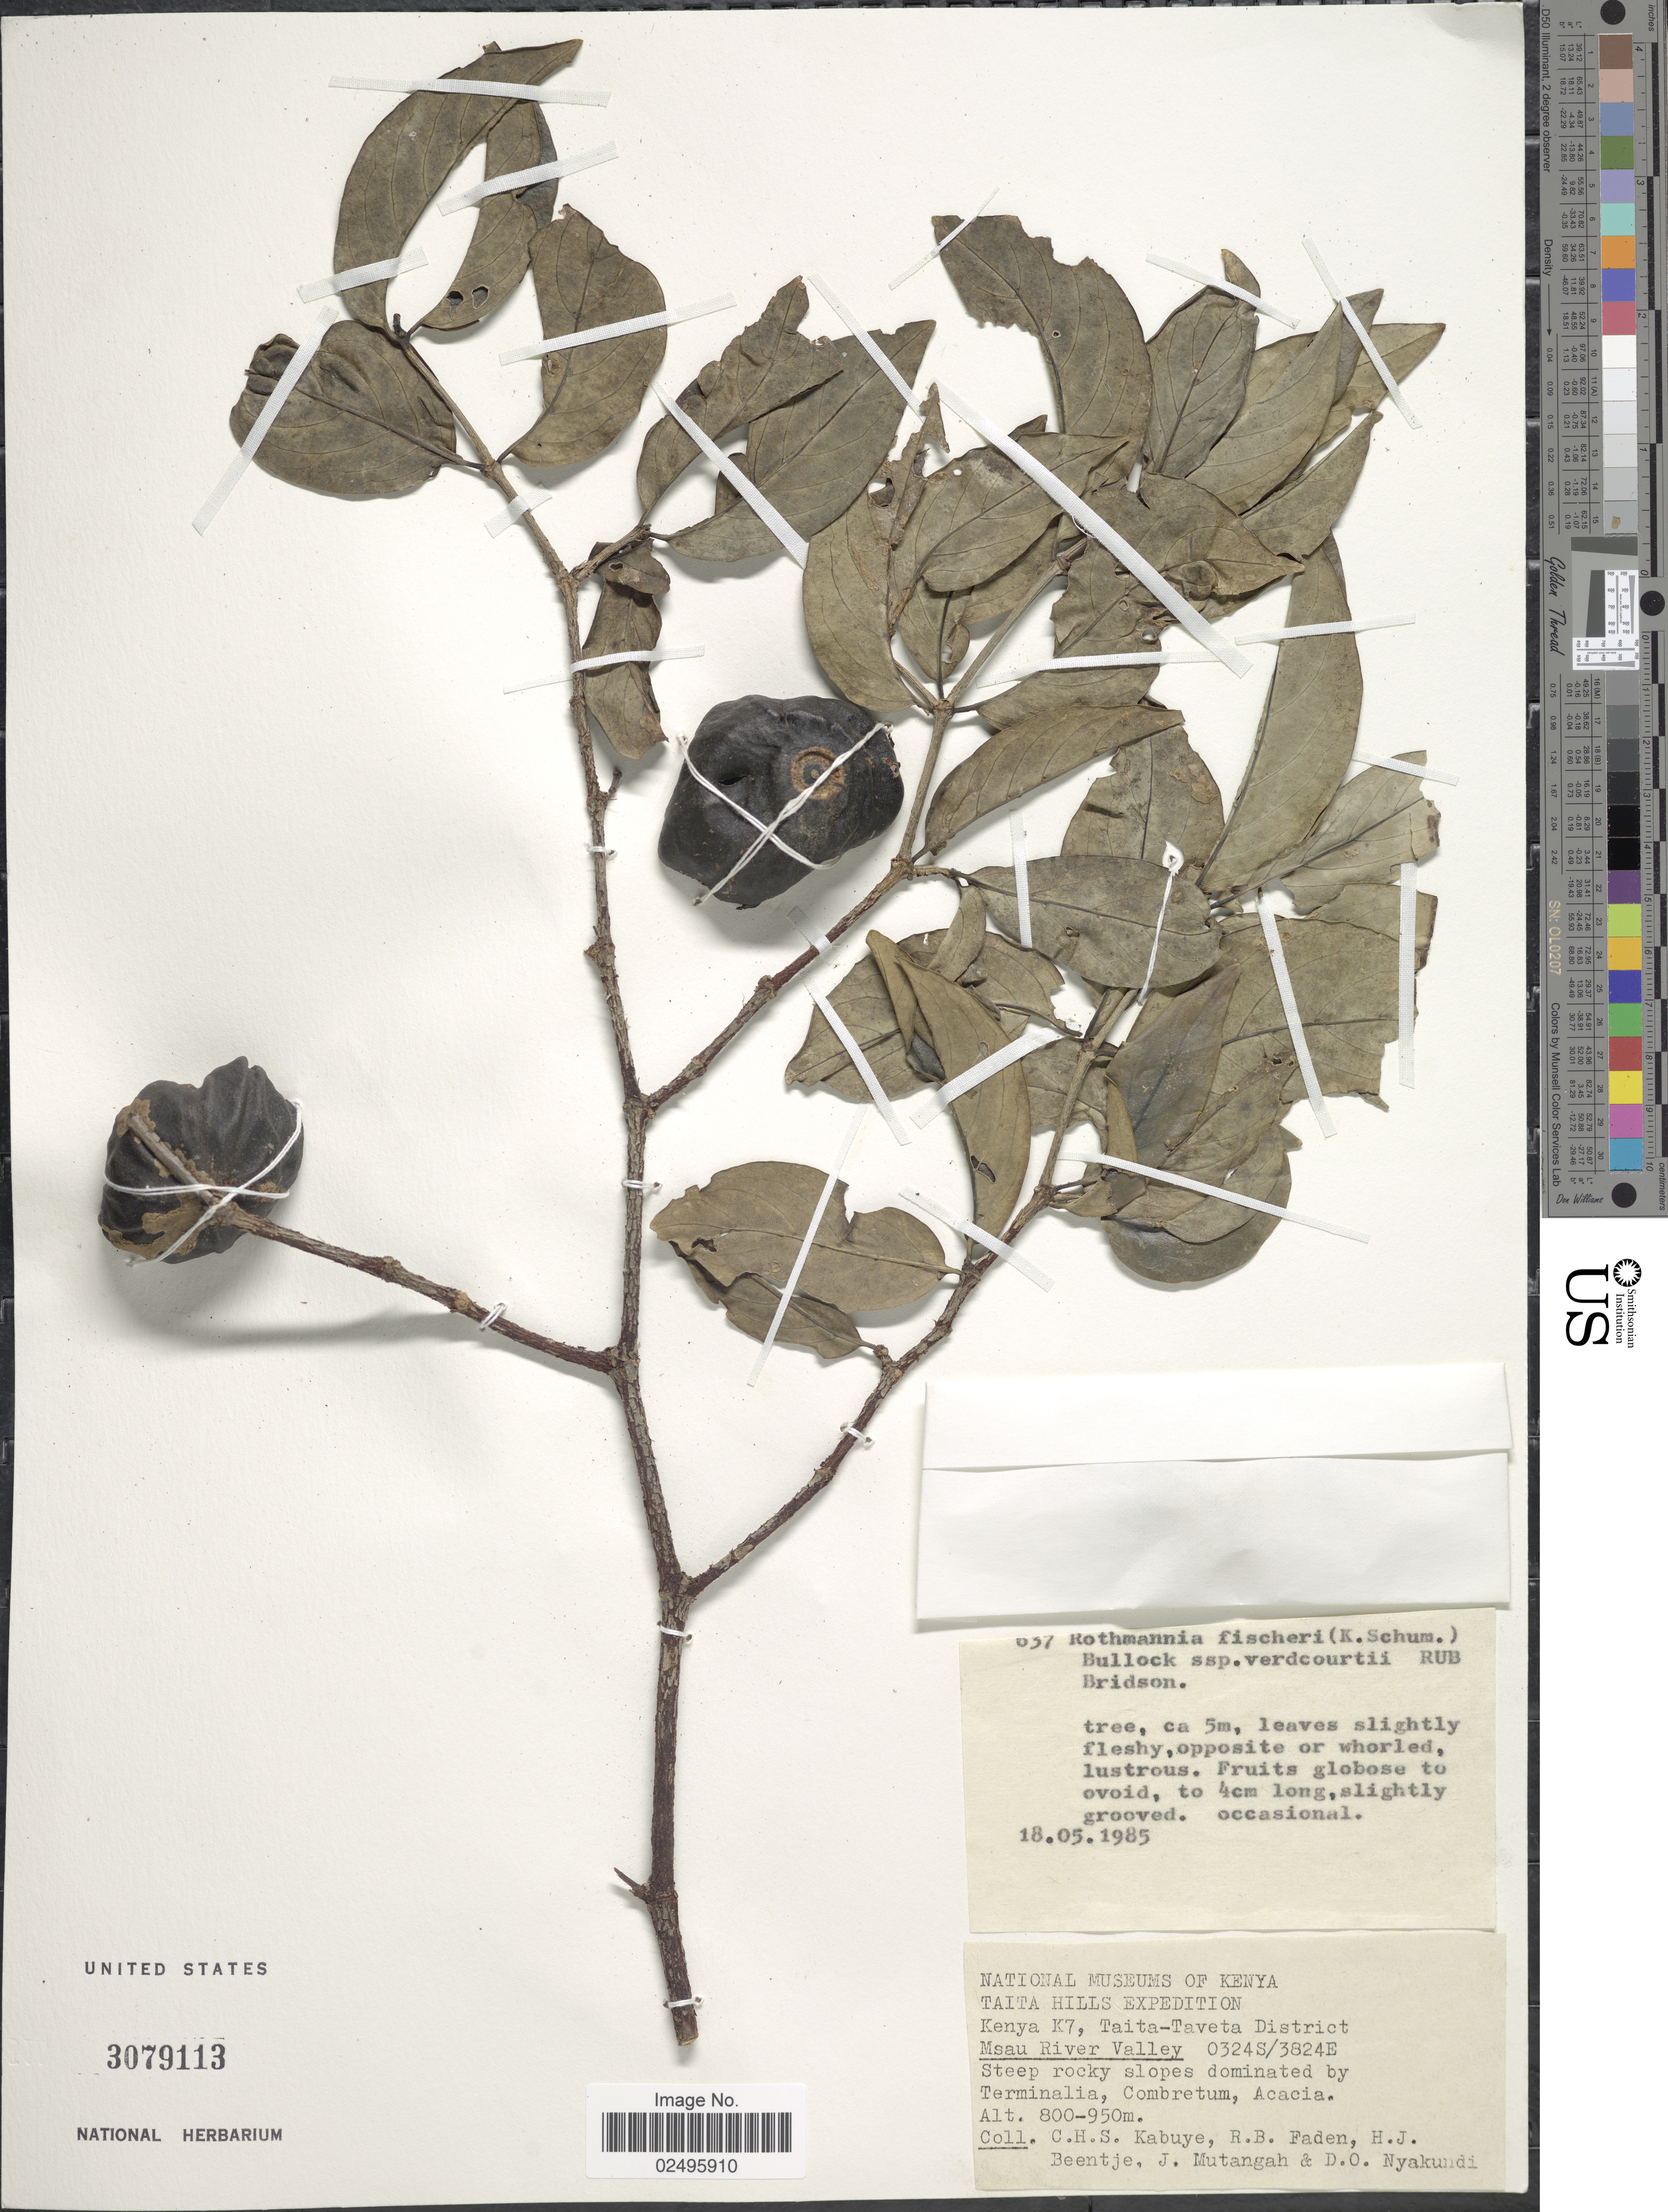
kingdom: Plantae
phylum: Tracheophyta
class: Magnoliopsida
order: Gentianales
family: Rubiaceae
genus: Rothmannia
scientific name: Rothmannia fischeri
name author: (K. Schum.) Bullock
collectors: C. Kabuye, R. B. Faden, H. J. Beentje, J. Mutangah & D. Nyakundi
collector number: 037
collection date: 1985-05-18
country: Kenya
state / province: Taita Taveta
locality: Taita Hills. Kenya K7, Msau River Valley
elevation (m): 800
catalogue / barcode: US 3079113